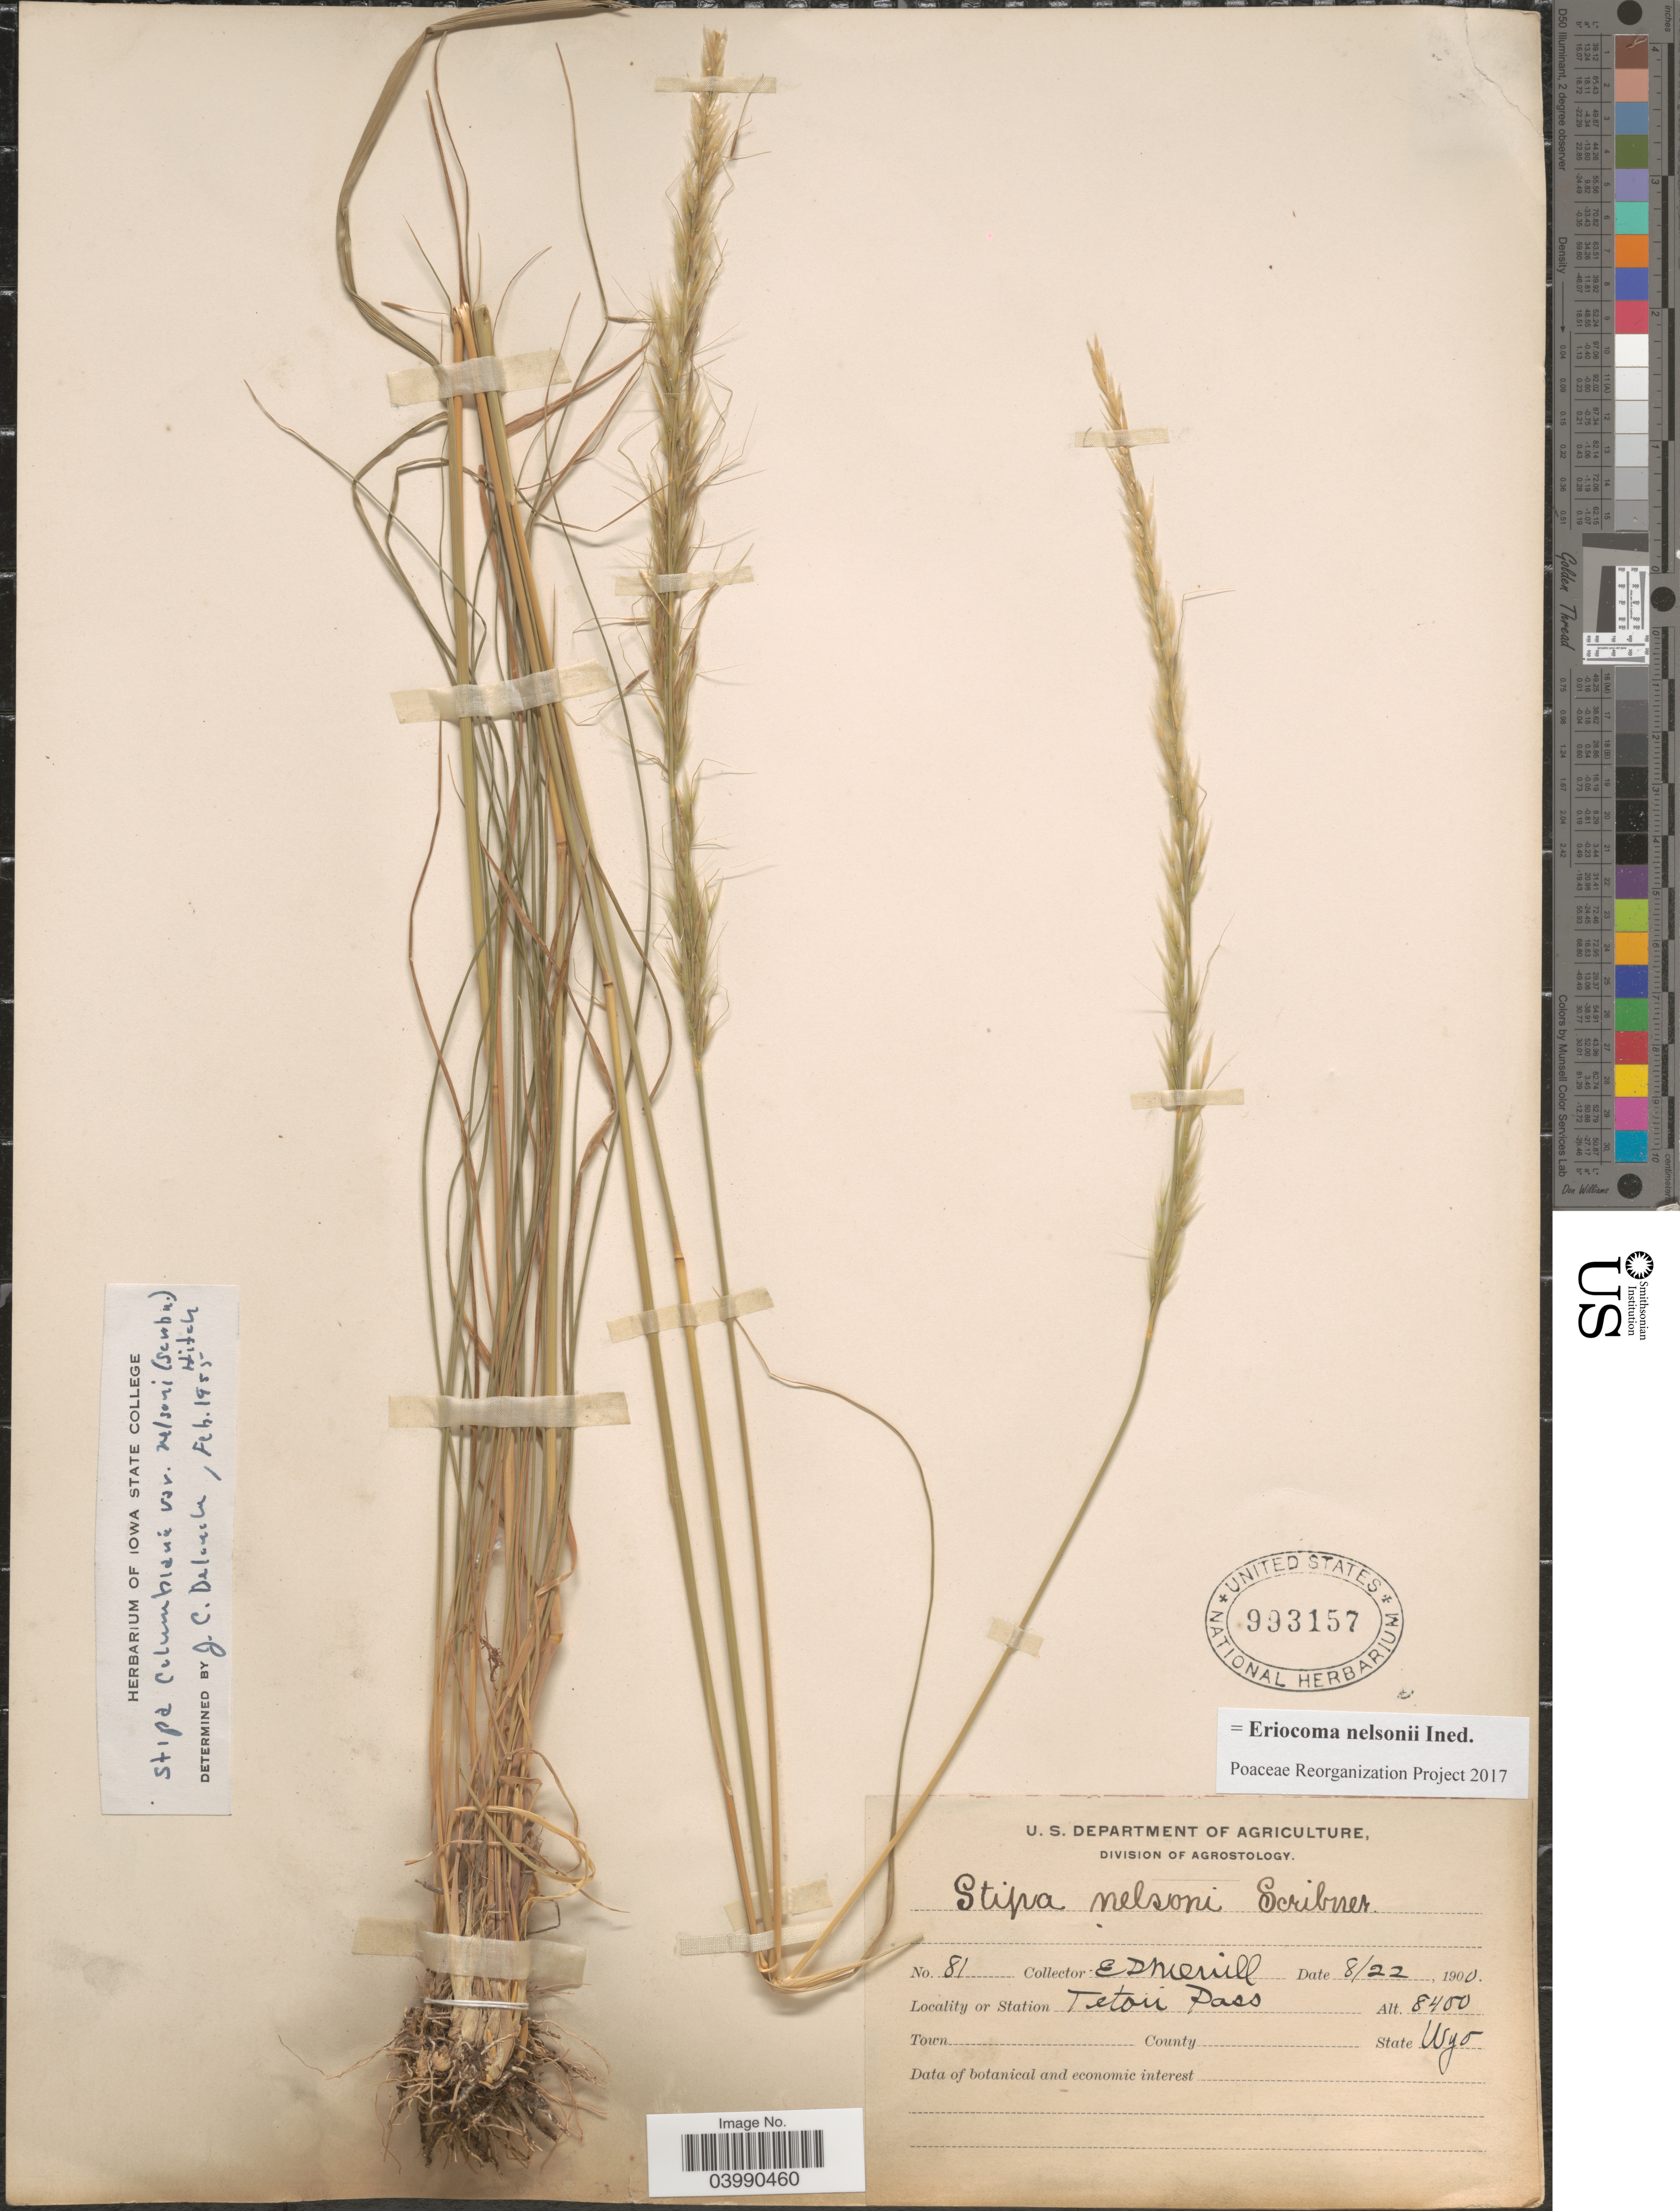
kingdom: Plantae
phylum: Tracheophyta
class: Liliopsida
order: Poales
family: Poaceae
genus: Eriocoma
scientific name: Eriocoma nelsonii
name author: (Scribn.) Romasch.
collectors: E. D. Merrill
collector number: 81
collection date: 1900-08-22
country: United States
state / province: Wyoming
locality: Station Teton Pass.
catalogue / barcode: US 993157